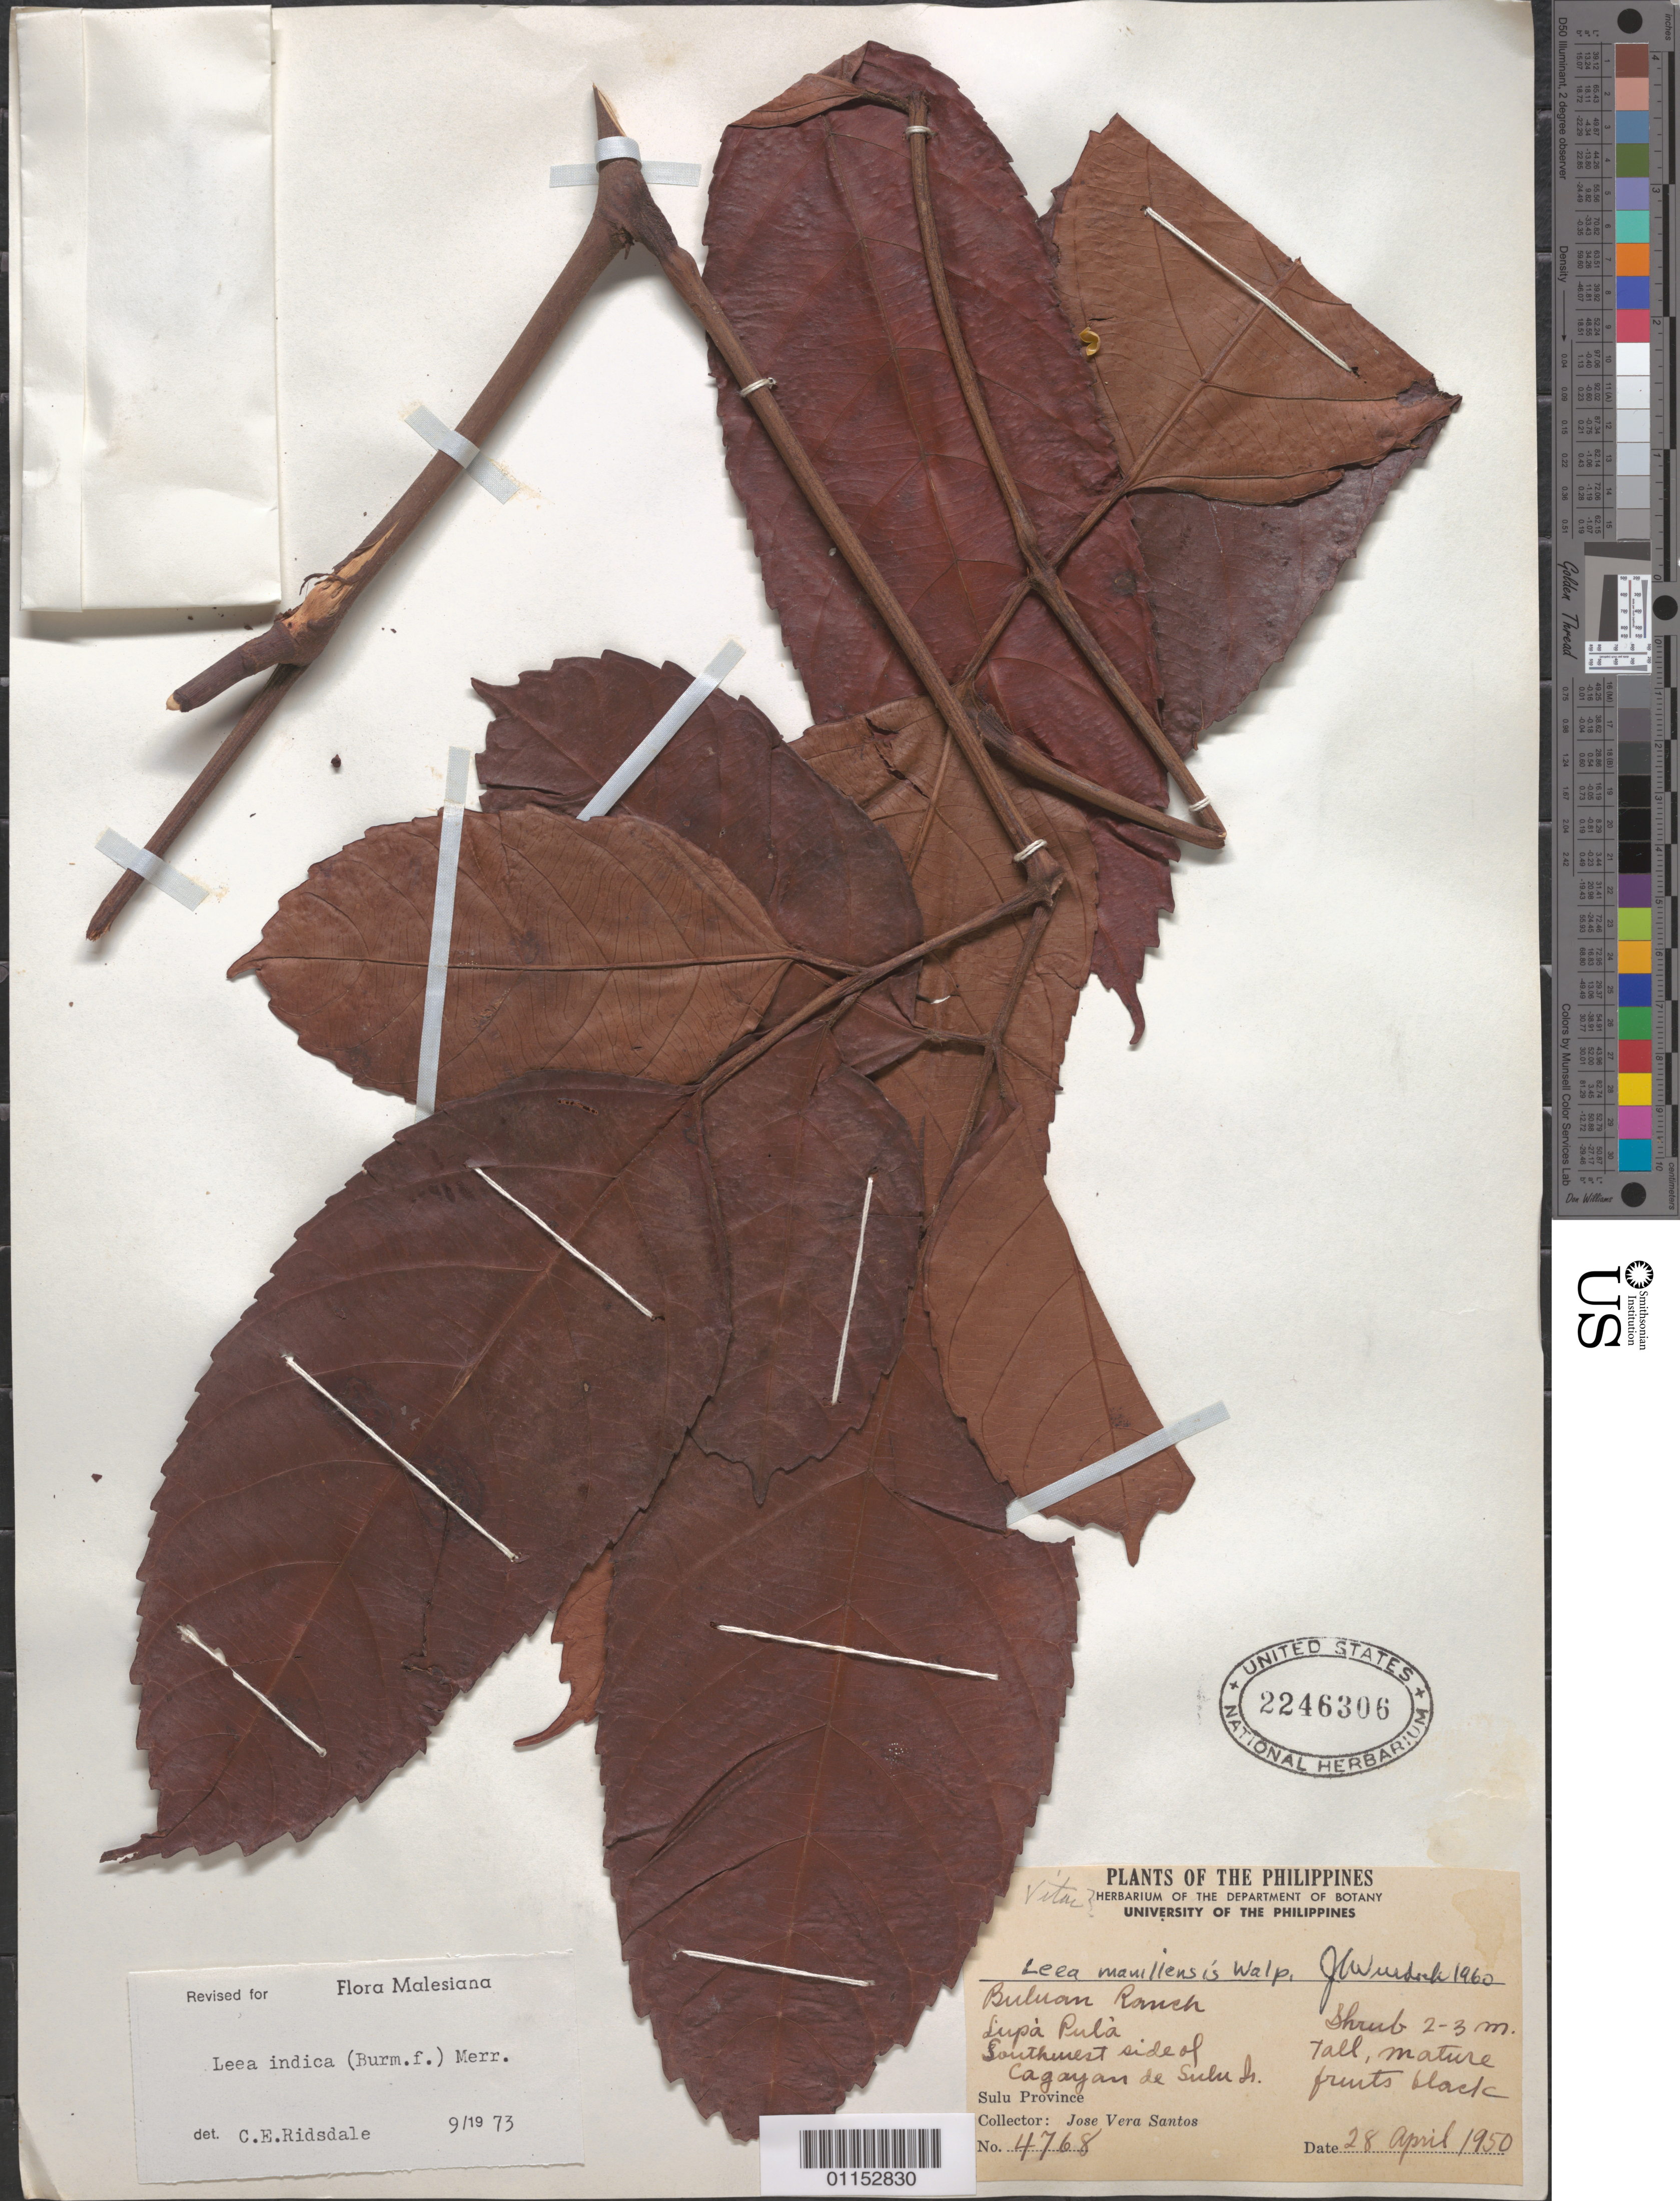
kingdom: Plantae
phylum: Tracheophyta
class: Magnoliopsida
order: Vitales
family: Vitaceae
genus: Leea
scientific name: Leea indica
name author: (Burm. f.) Merr.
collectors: J. V. Santos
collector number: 4768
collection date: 1950-04-28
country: Philippines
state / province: Muslim Mindanao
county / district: Sulu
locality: Buluan Ranch.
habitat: Shrub.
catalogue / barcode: US 2246306